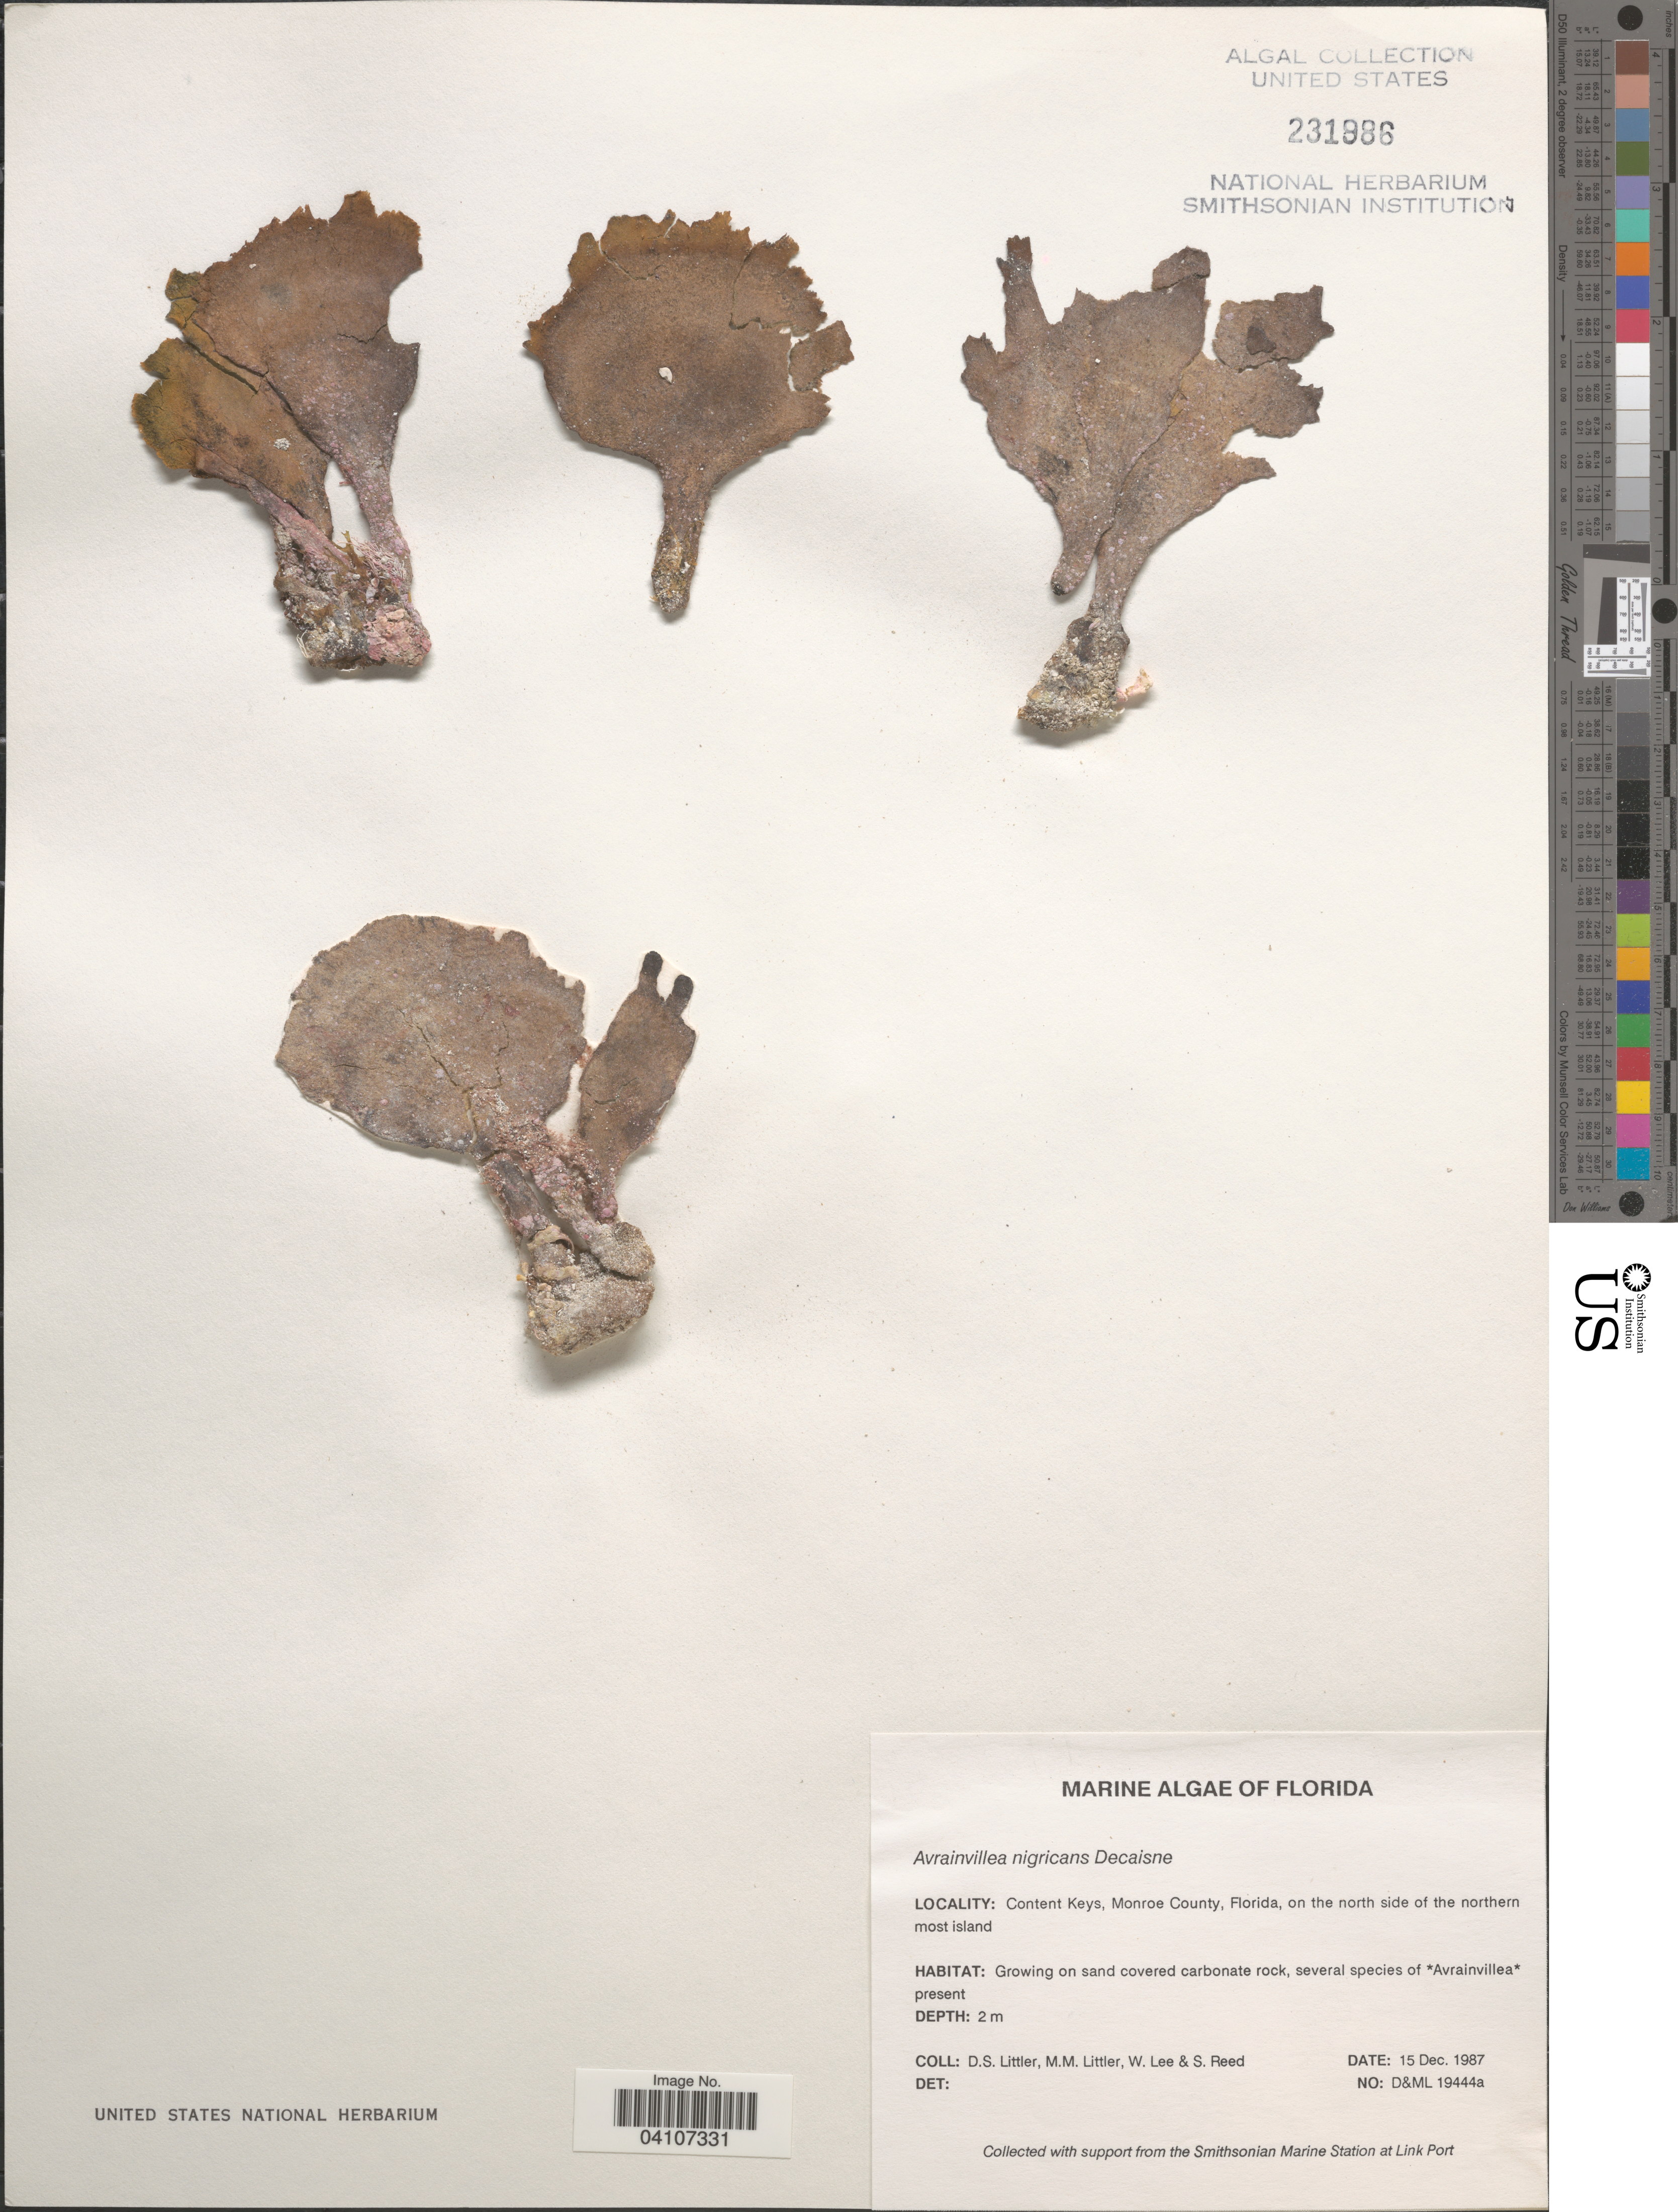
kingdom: Plantae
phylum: Chlorophyta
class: Ulvophyceae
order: Bryopsidales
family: Dichotomosiphonaceae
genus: Avrainvillea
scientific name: Avrainvillea nigricans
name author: Decne.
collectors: D. S. Littler, W. Lee & S. Reed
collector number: D&ML 19444a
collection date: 1987-12-15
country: United States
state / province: Florida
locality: Content Keys, Monroe County, on the north side of the northern most island.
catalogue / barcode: US 231886